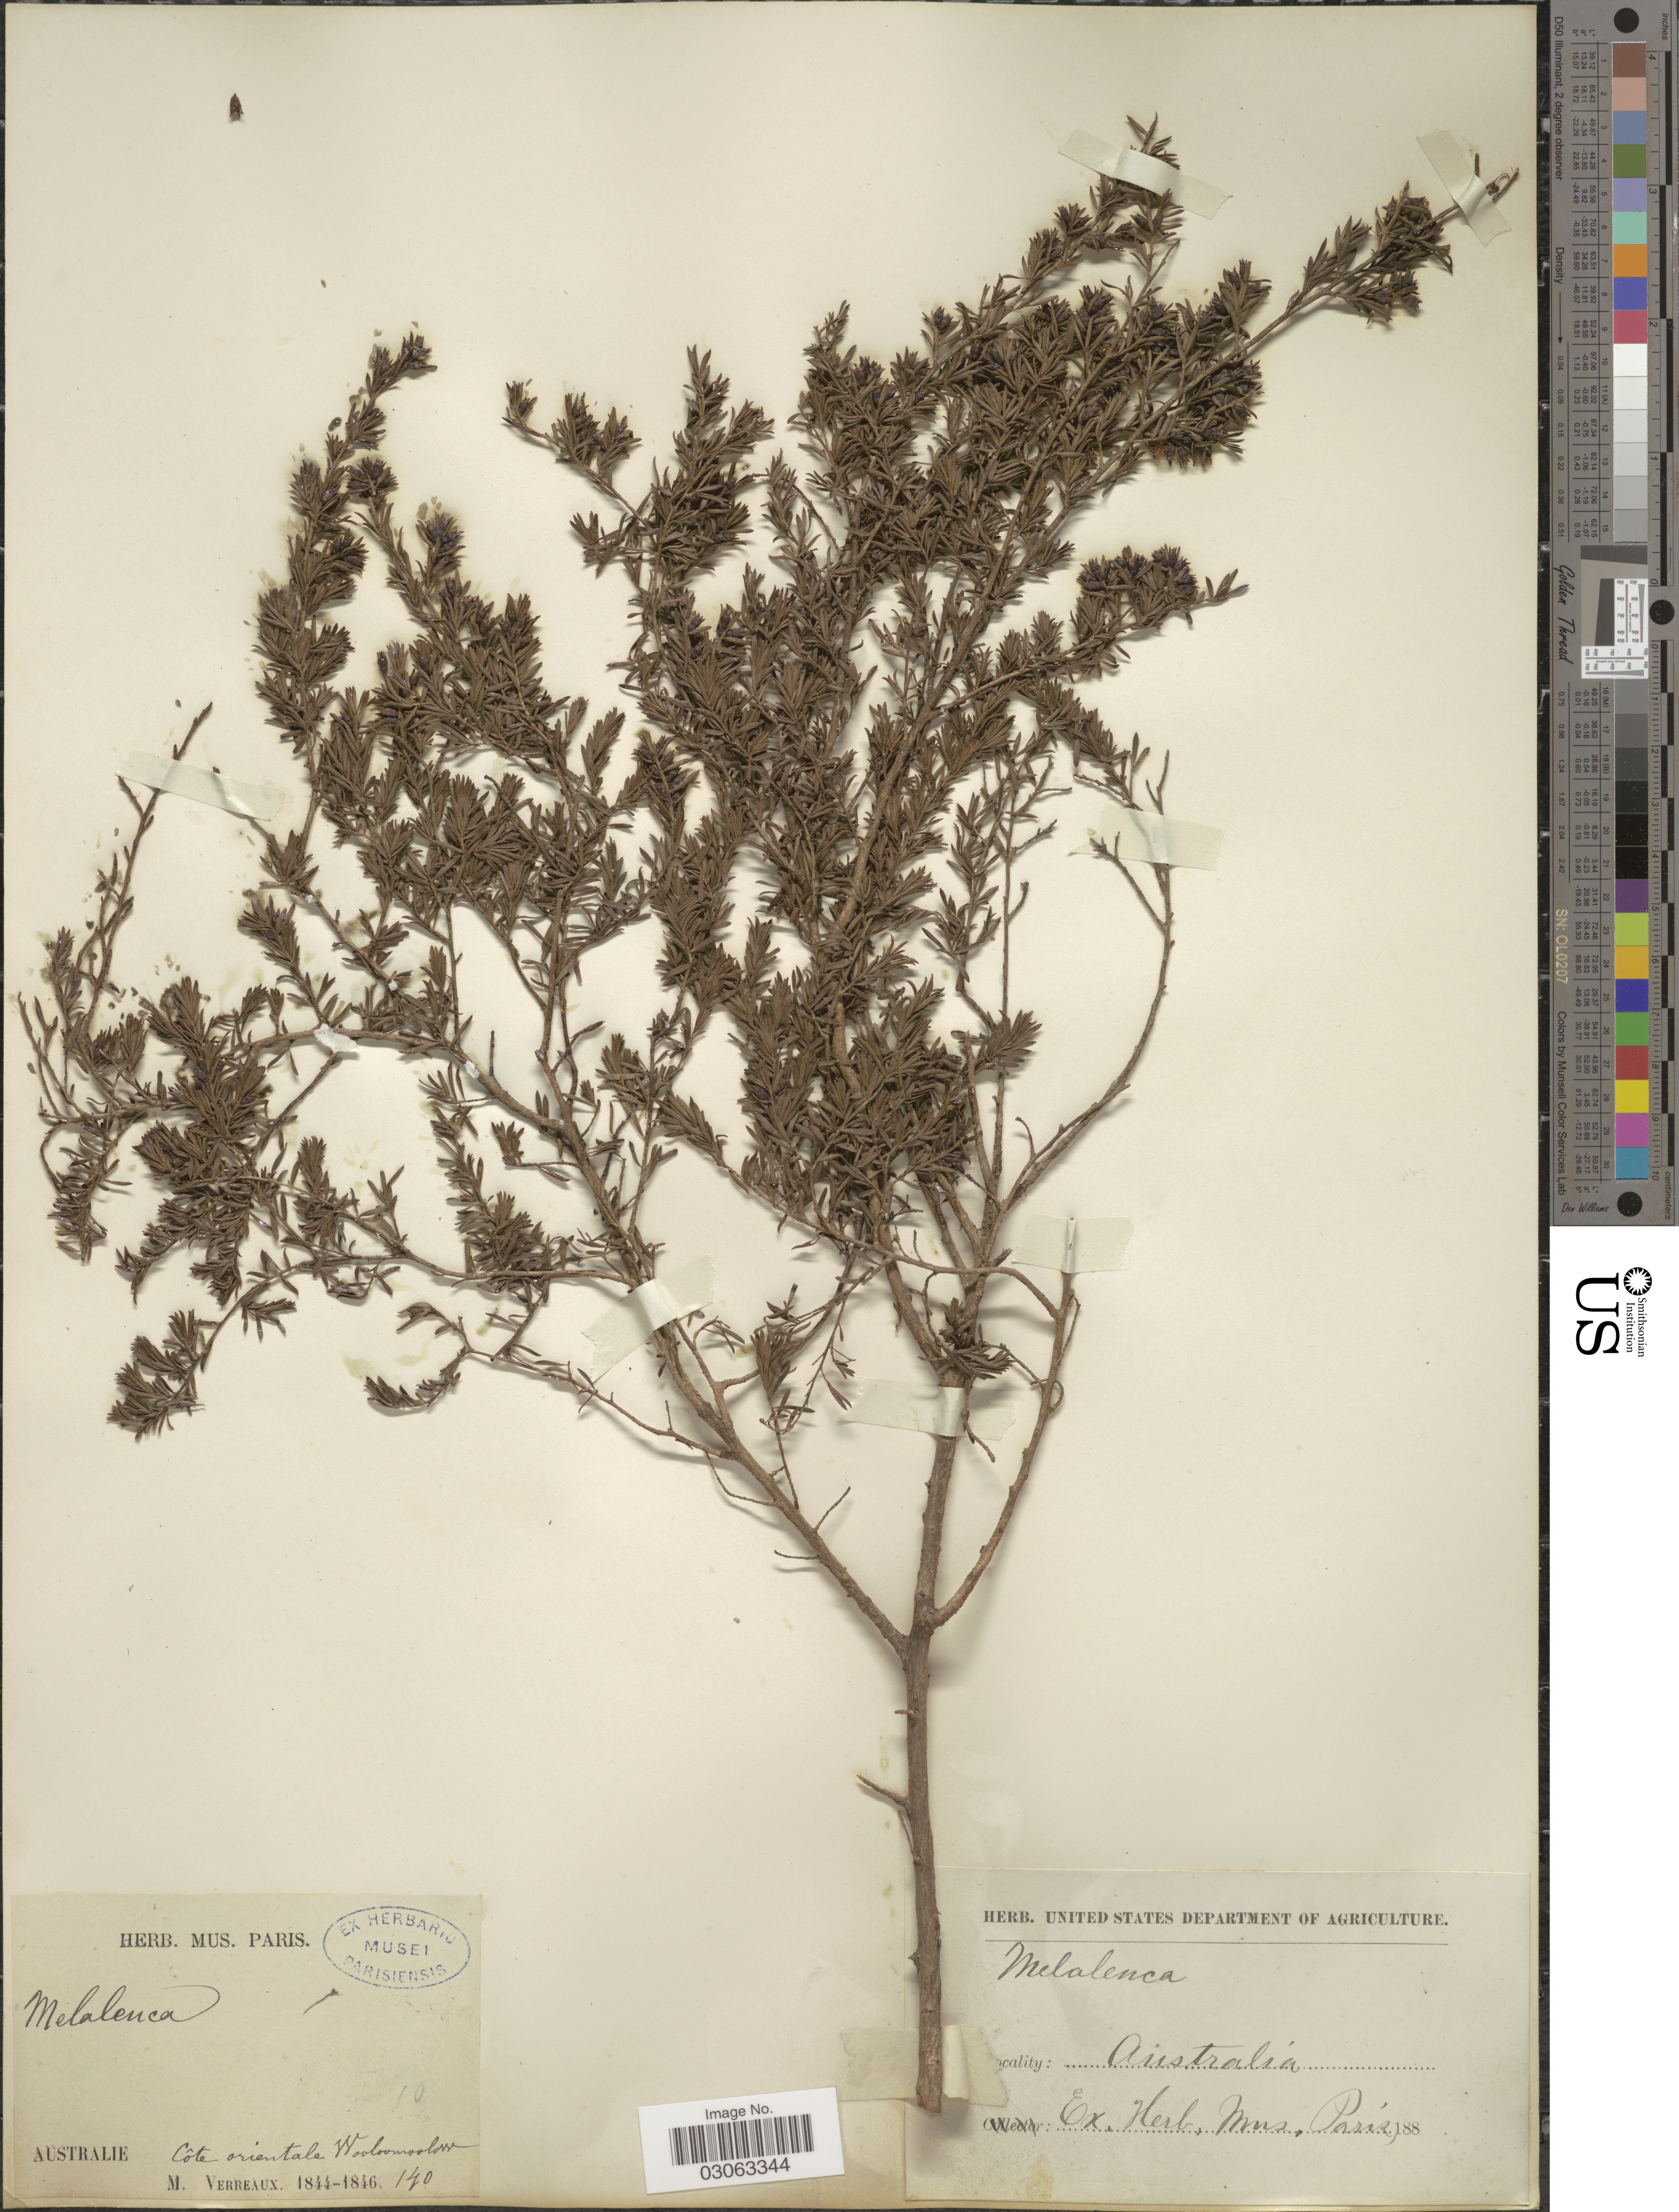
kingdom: Plantae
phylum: Tracheophyta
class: Magnoliopsida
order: Myrtales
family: Myrtaceae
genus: Melaleuca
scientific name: Melaleuca sp.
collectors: M. Verreaux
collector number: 140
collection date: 1844/1846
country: Australia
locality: Côte orientale woolloomooloo.